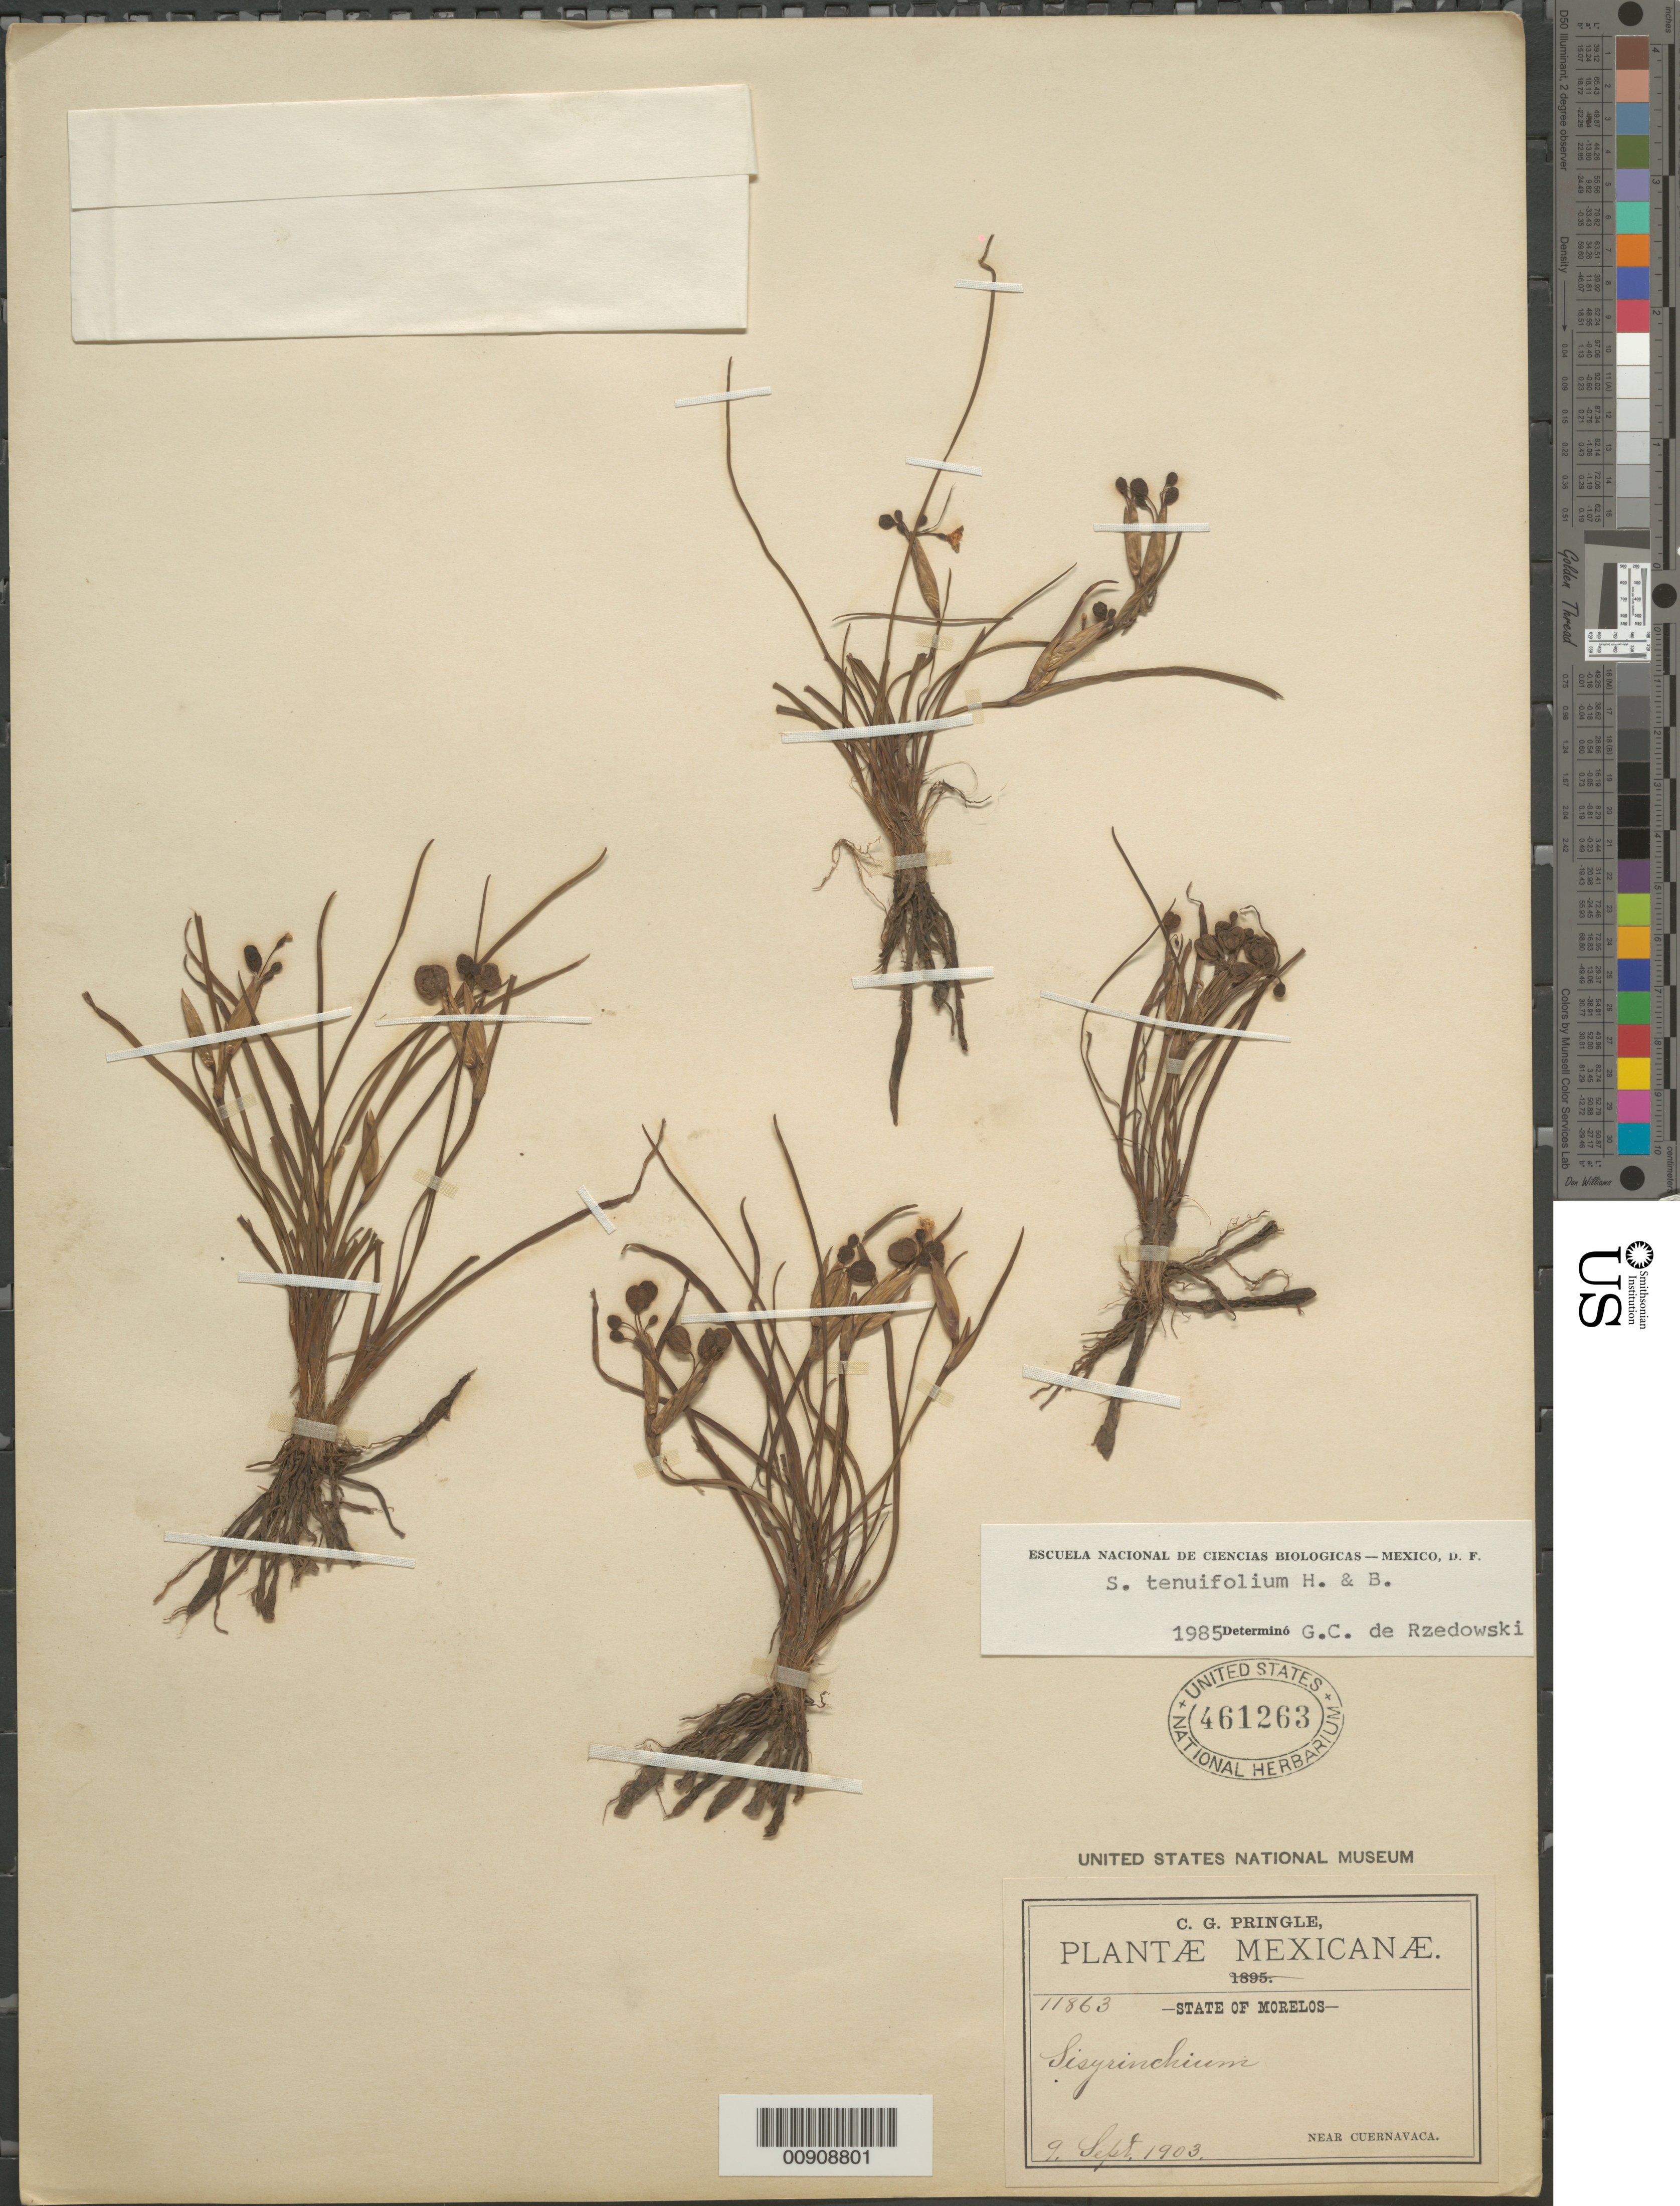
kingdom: Plantae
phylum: Tracheophyta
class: Liliopsida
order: Asparagales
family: Iridaceae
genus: Sisyrinchium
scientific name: Sisyrinchium tenuifolium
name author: Humb. & Bonpl. ex Willd.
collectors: C. G. Pringle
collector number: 11863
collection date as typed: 09 Sep 1903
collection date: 1903-09-09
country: Mexico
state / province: Morelos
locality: Near Cuernavaca, State of Morelos.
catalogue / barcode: US 461263